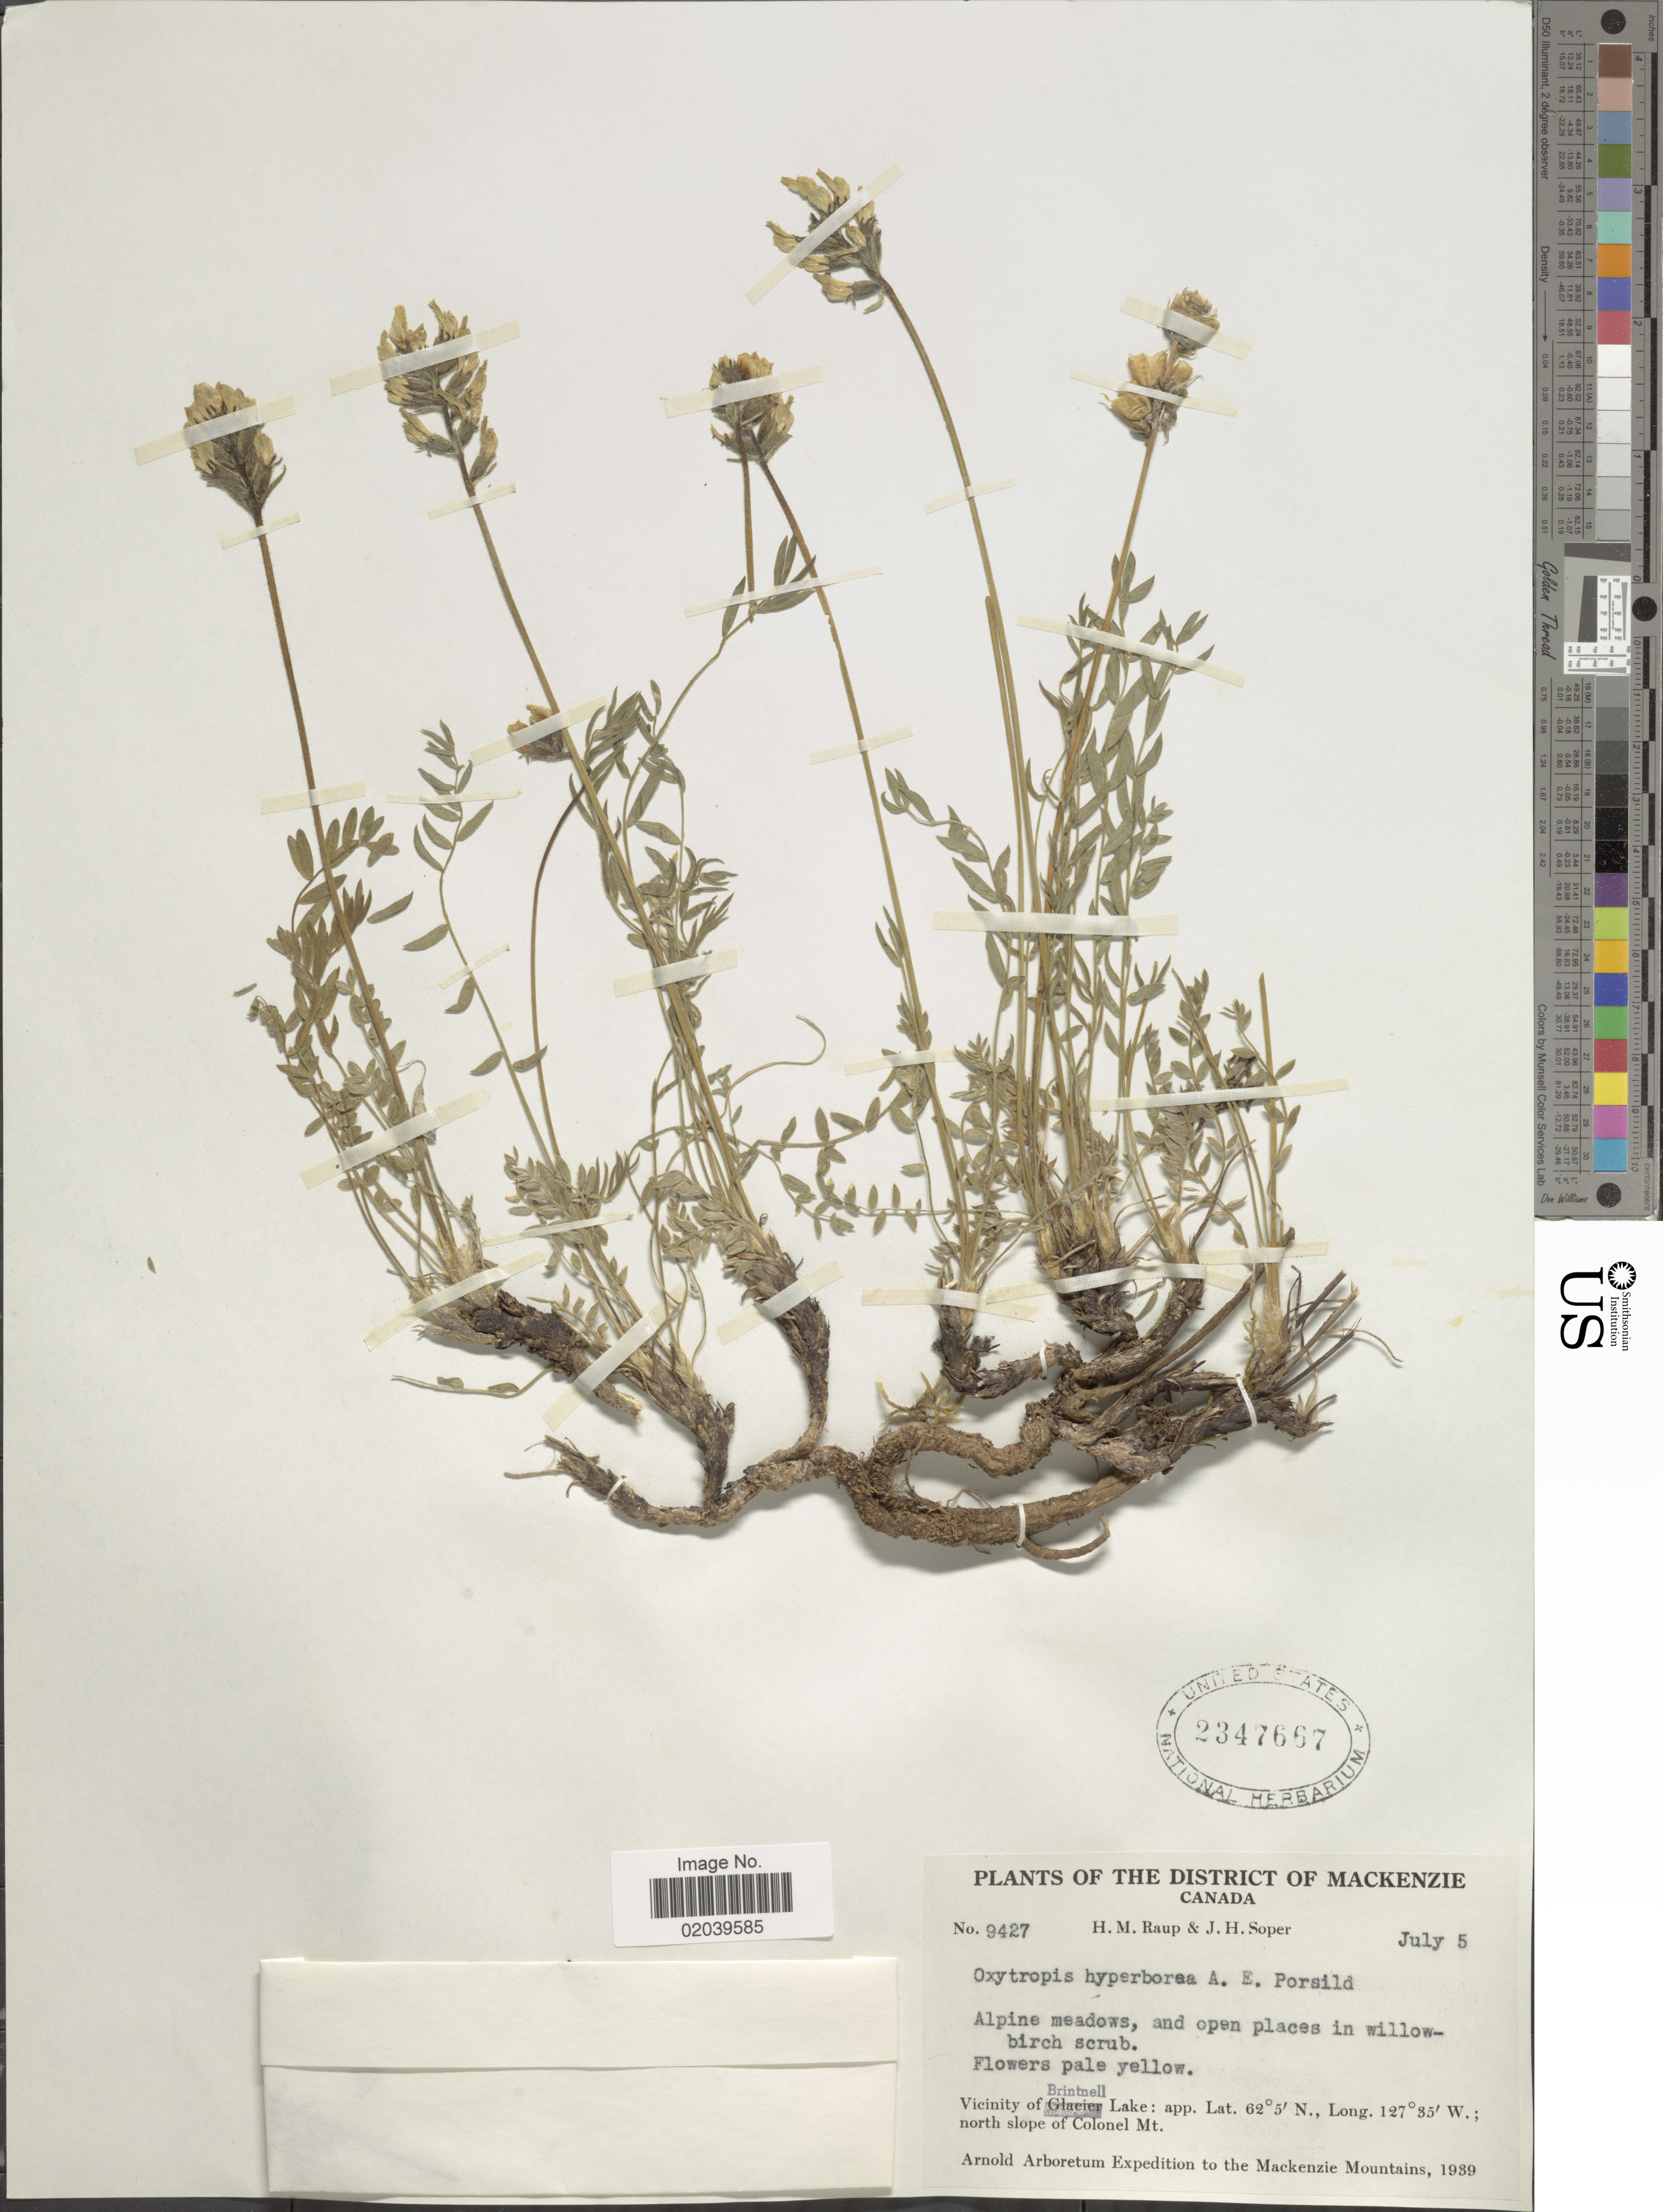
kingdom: Plantae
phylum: Tracheophyta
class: Magnoliopsida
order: Fabales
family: Fabaceae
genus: Oxytropis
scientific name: Oxytropis campestris var. varians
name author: (Rydb.) Barneby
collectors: H. Raup & J. H. Soper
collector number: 9427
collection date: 1939-07-05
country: Canada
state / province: British Columbia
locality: The District of Mackenzie, Canada, Vicinity of Glacier Lake: north slope of Colonel Mt.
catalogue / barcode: US 2347667